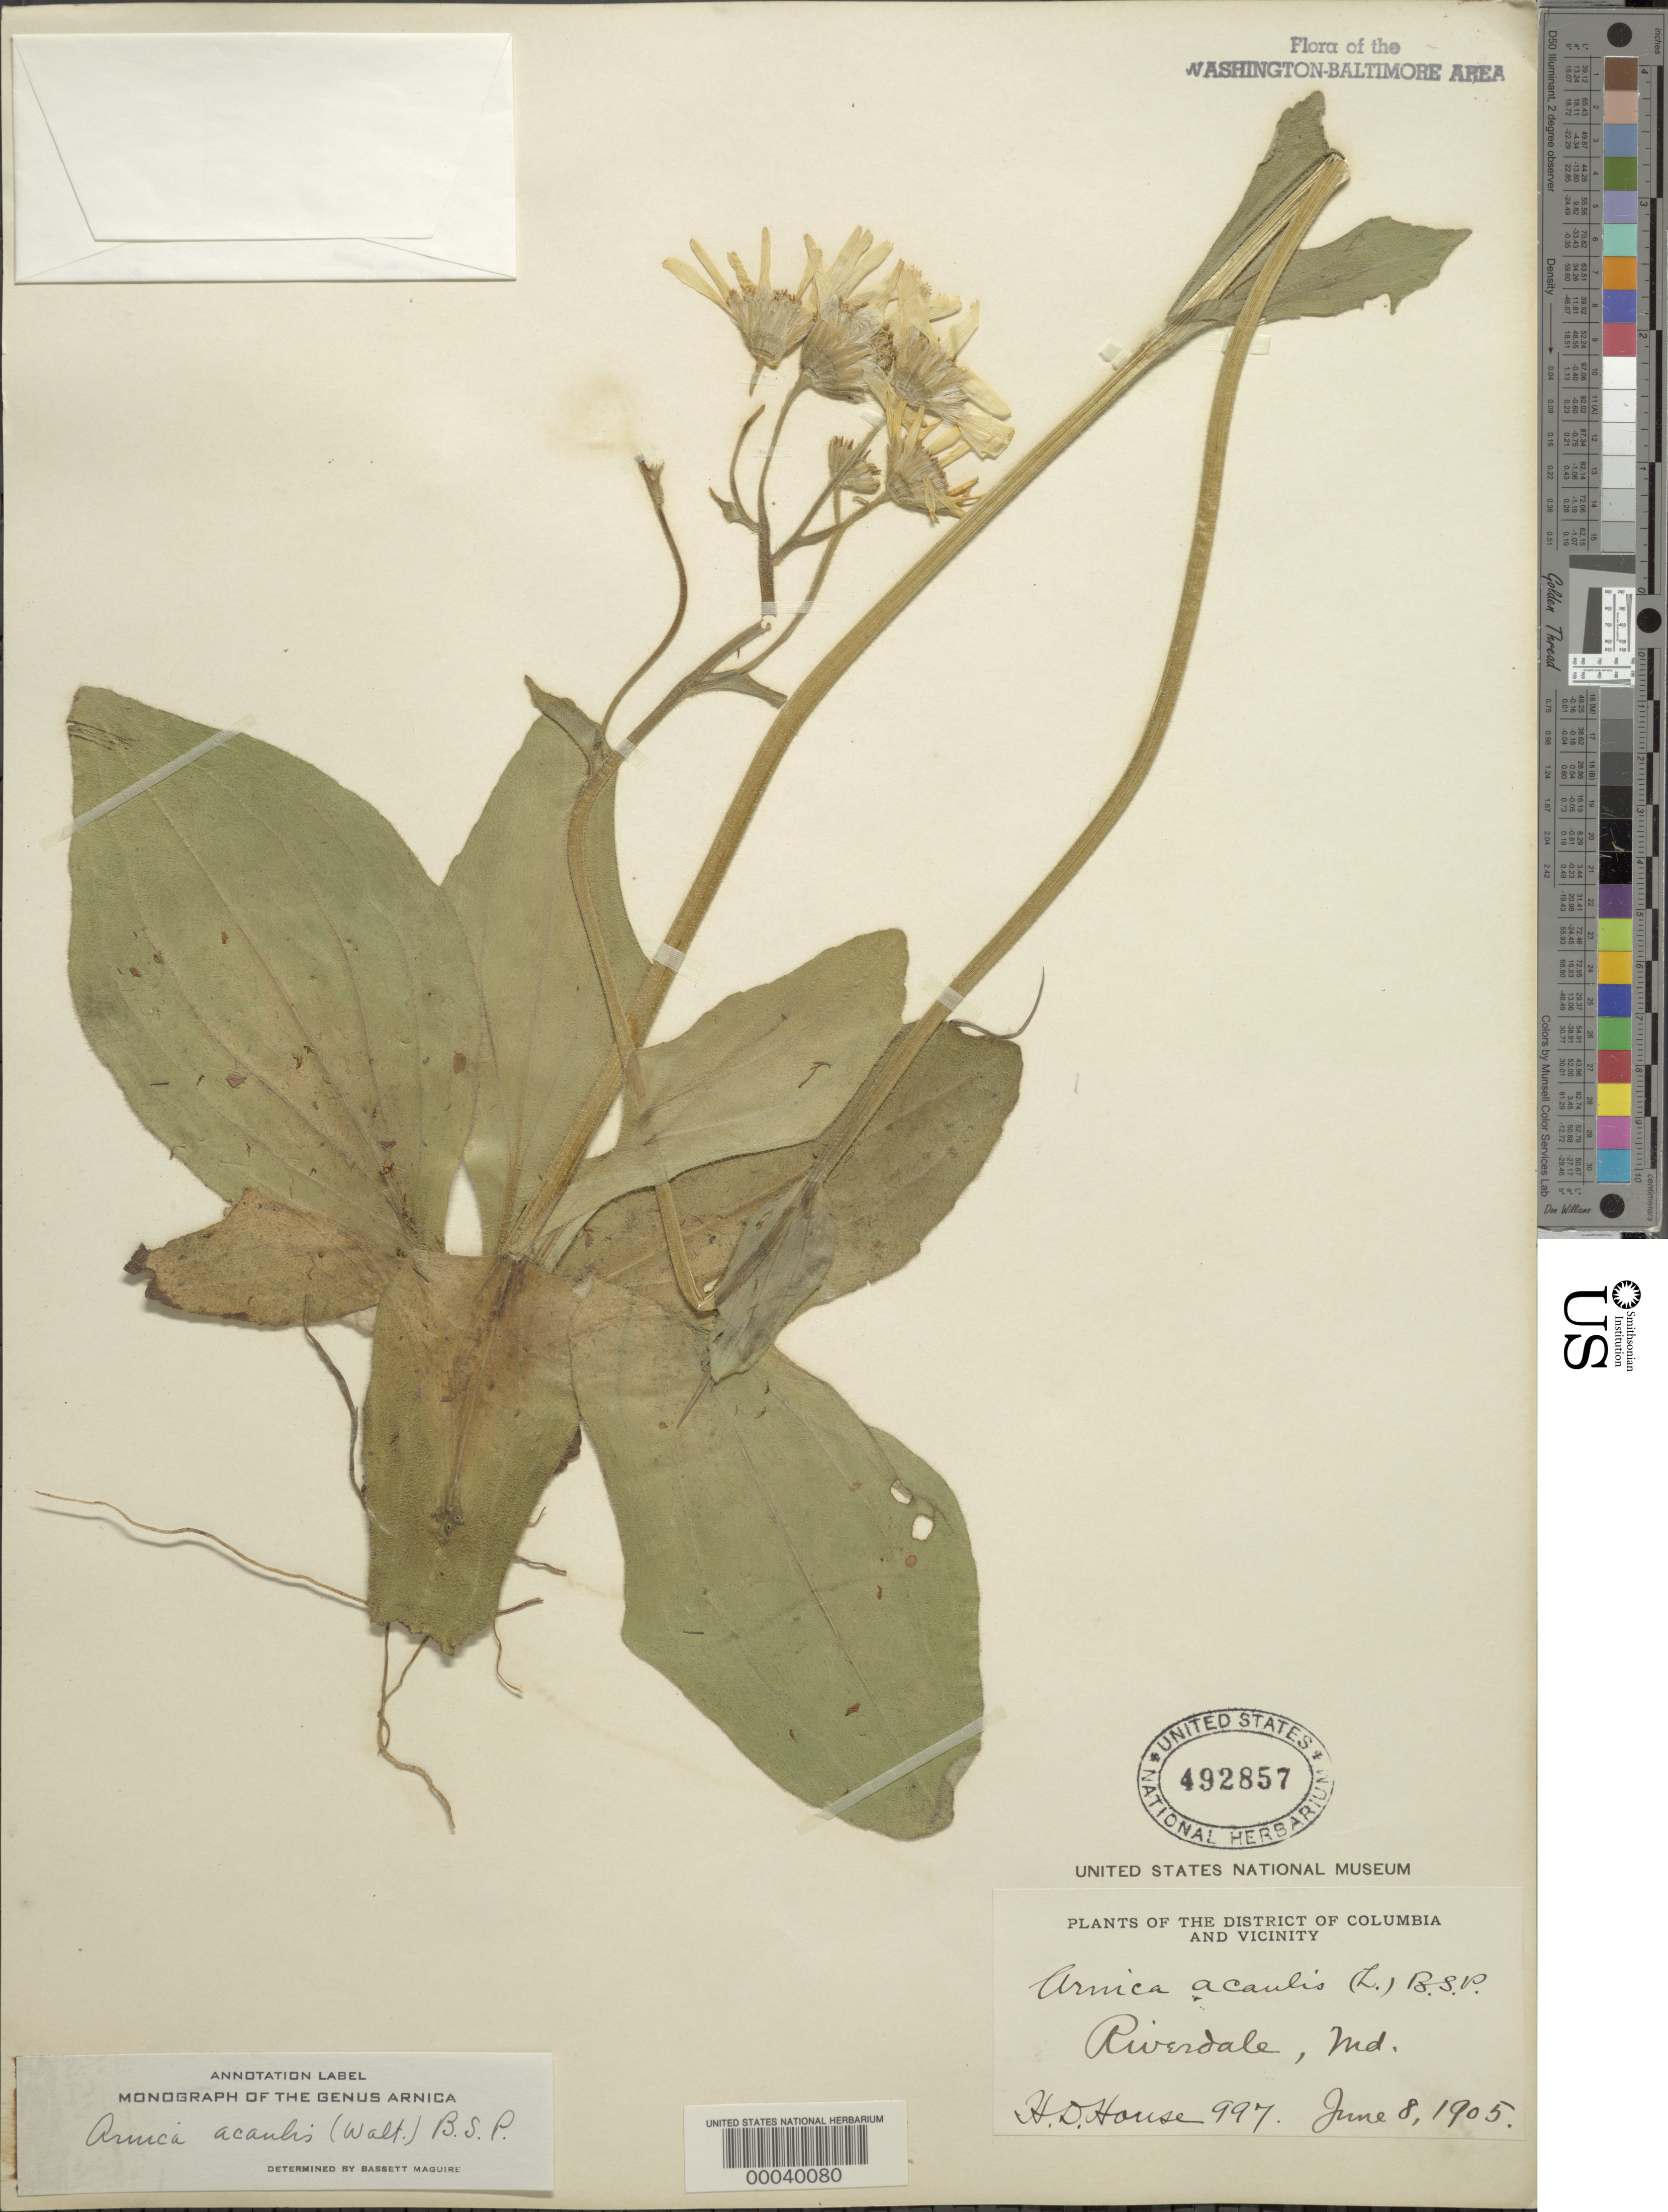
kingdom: Plantae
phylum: Tracheophyta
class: Magnoliopsida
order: Asterales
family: Asteraceae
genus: Arnica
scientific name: Arnica acaulis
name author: (Walter) Britton, Stearns & Poggenb.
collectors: H. D. House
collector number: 997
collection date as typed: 08 Jun 1905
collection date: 1905-06-08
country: United States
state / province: Maryland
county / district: Prince George's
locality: Riverdale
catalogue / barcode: US 492857